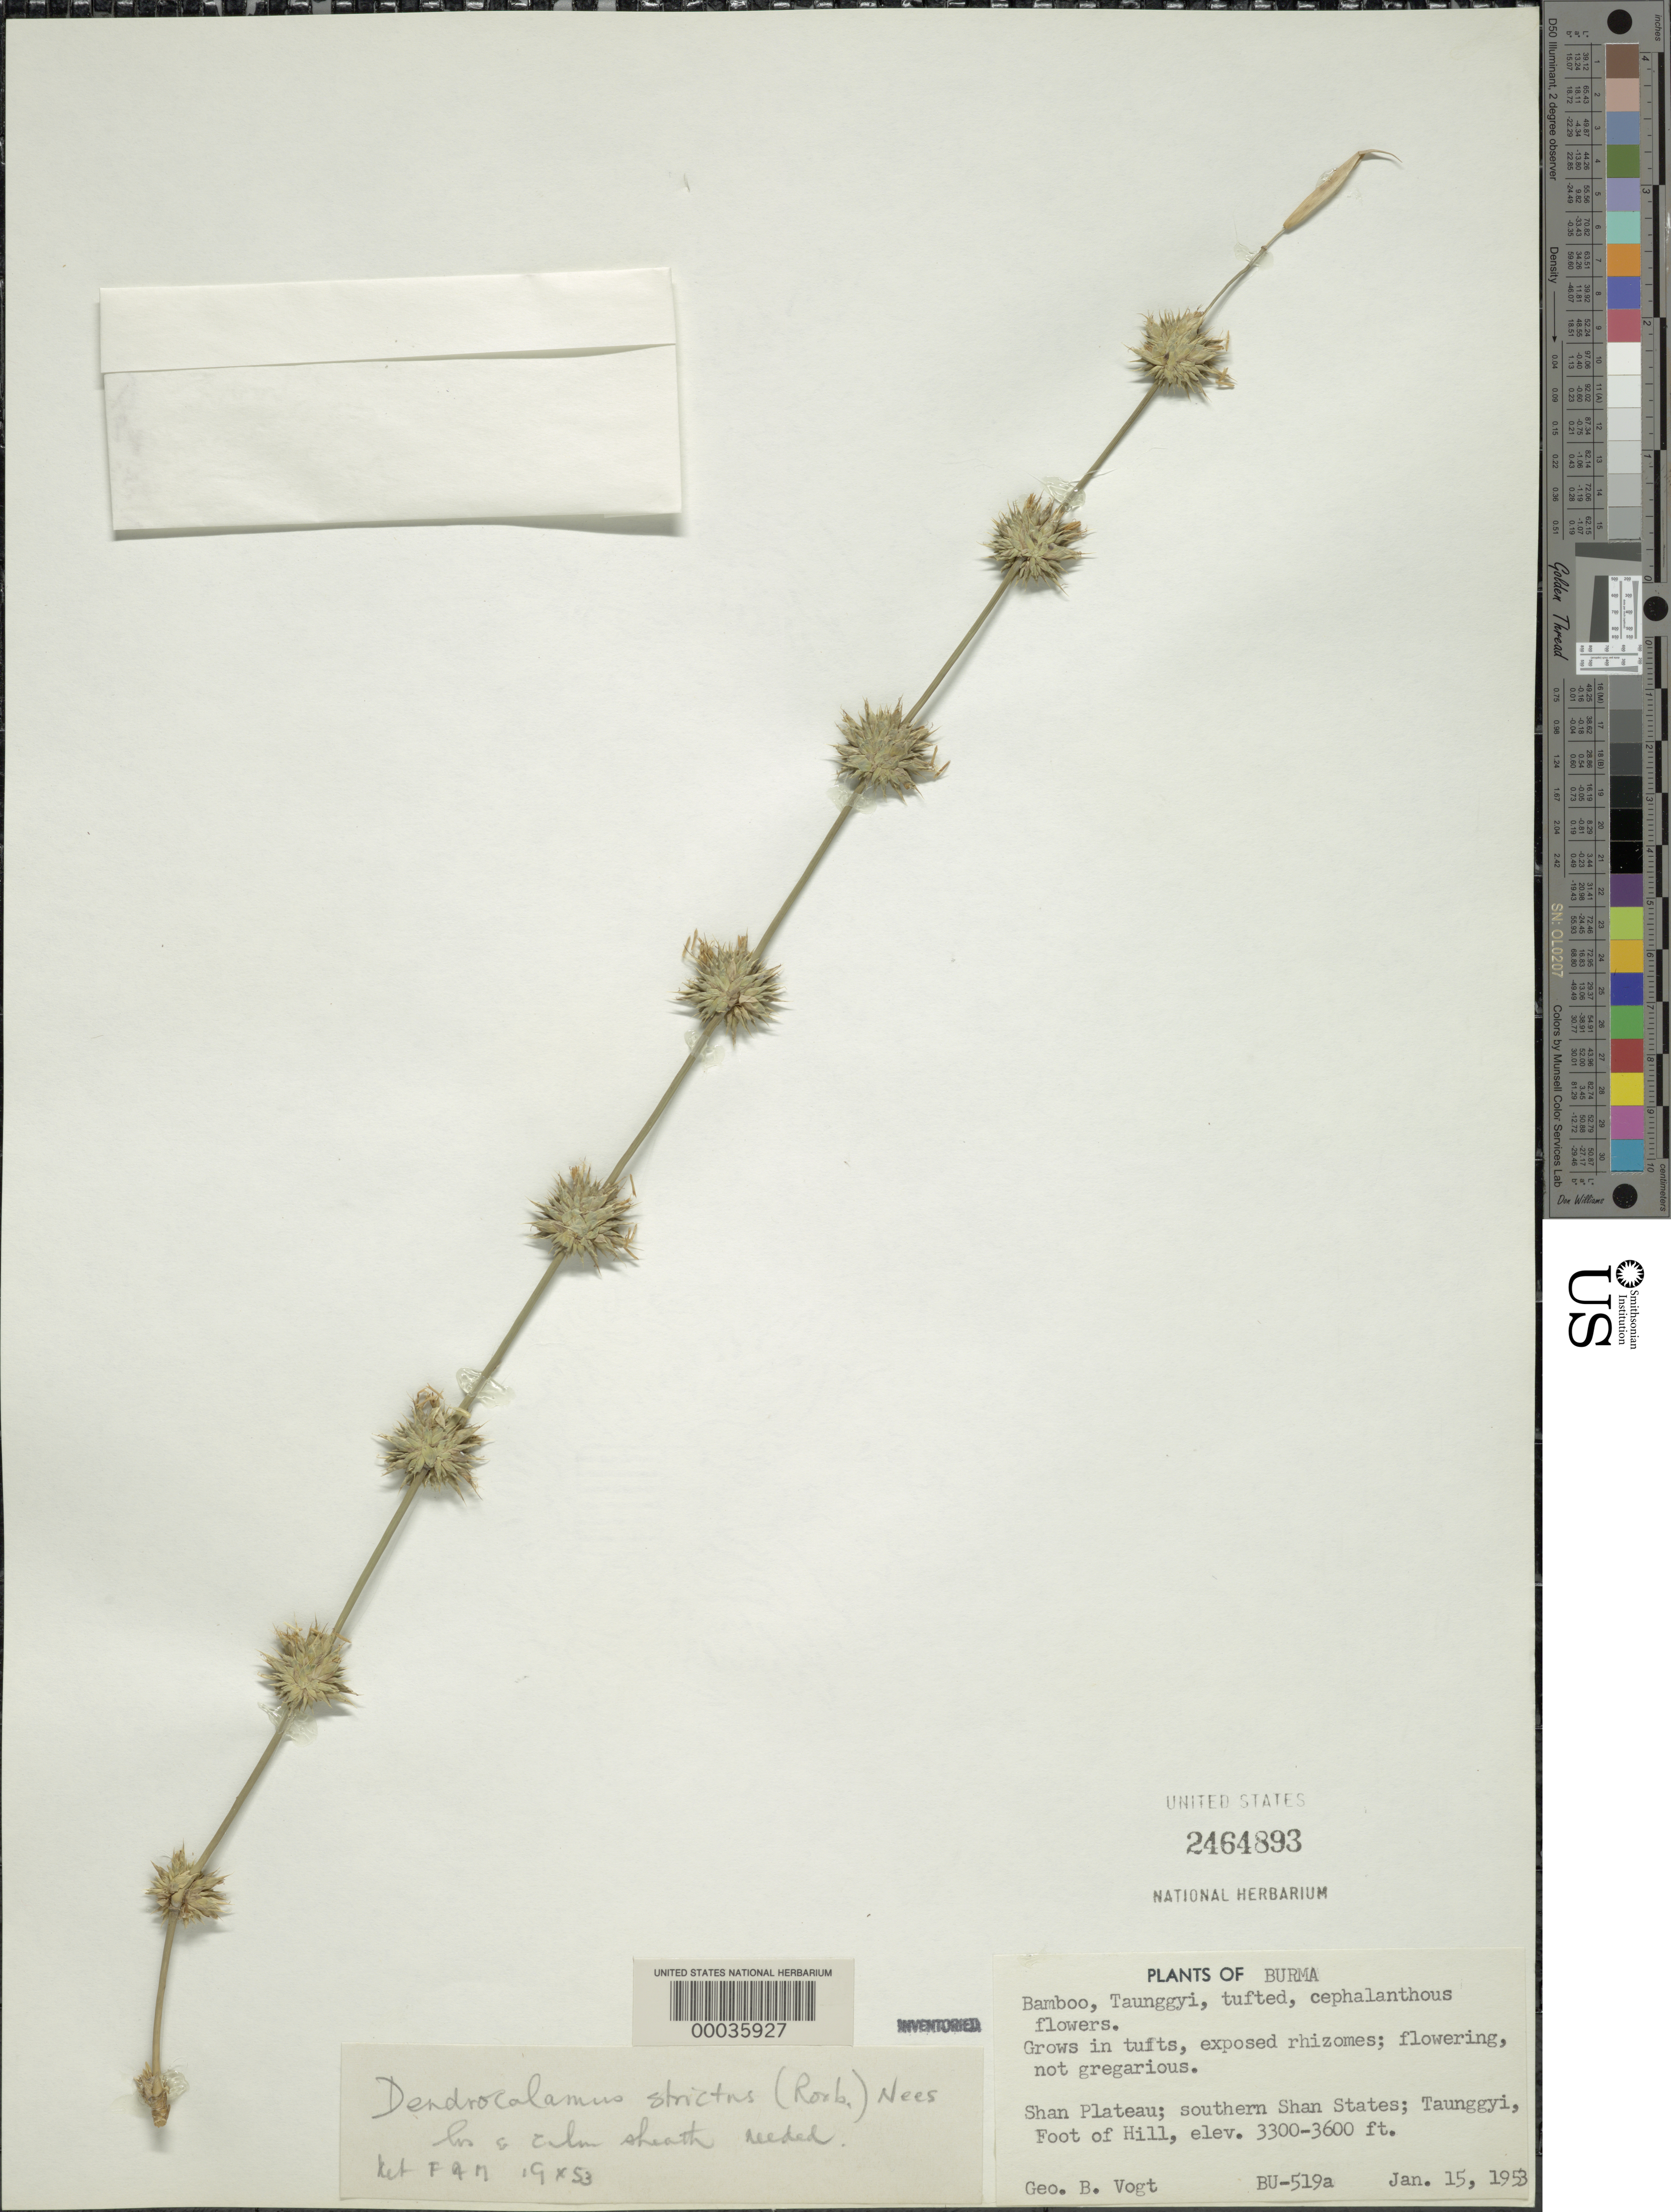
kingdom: Plantae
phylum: Tracheophyta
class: Liliopsida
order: Poales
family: Poaceae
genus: Dendrocalamus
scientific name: Dendrocalamus strictus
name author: (Roxb.) Nees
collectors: G. B. Vogt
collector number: Bu-519a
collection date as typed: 15 Jan 1953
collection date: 1953-01-15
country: Myanmar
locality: Shan Plateau, Taunggyi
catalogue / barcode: US 2464893